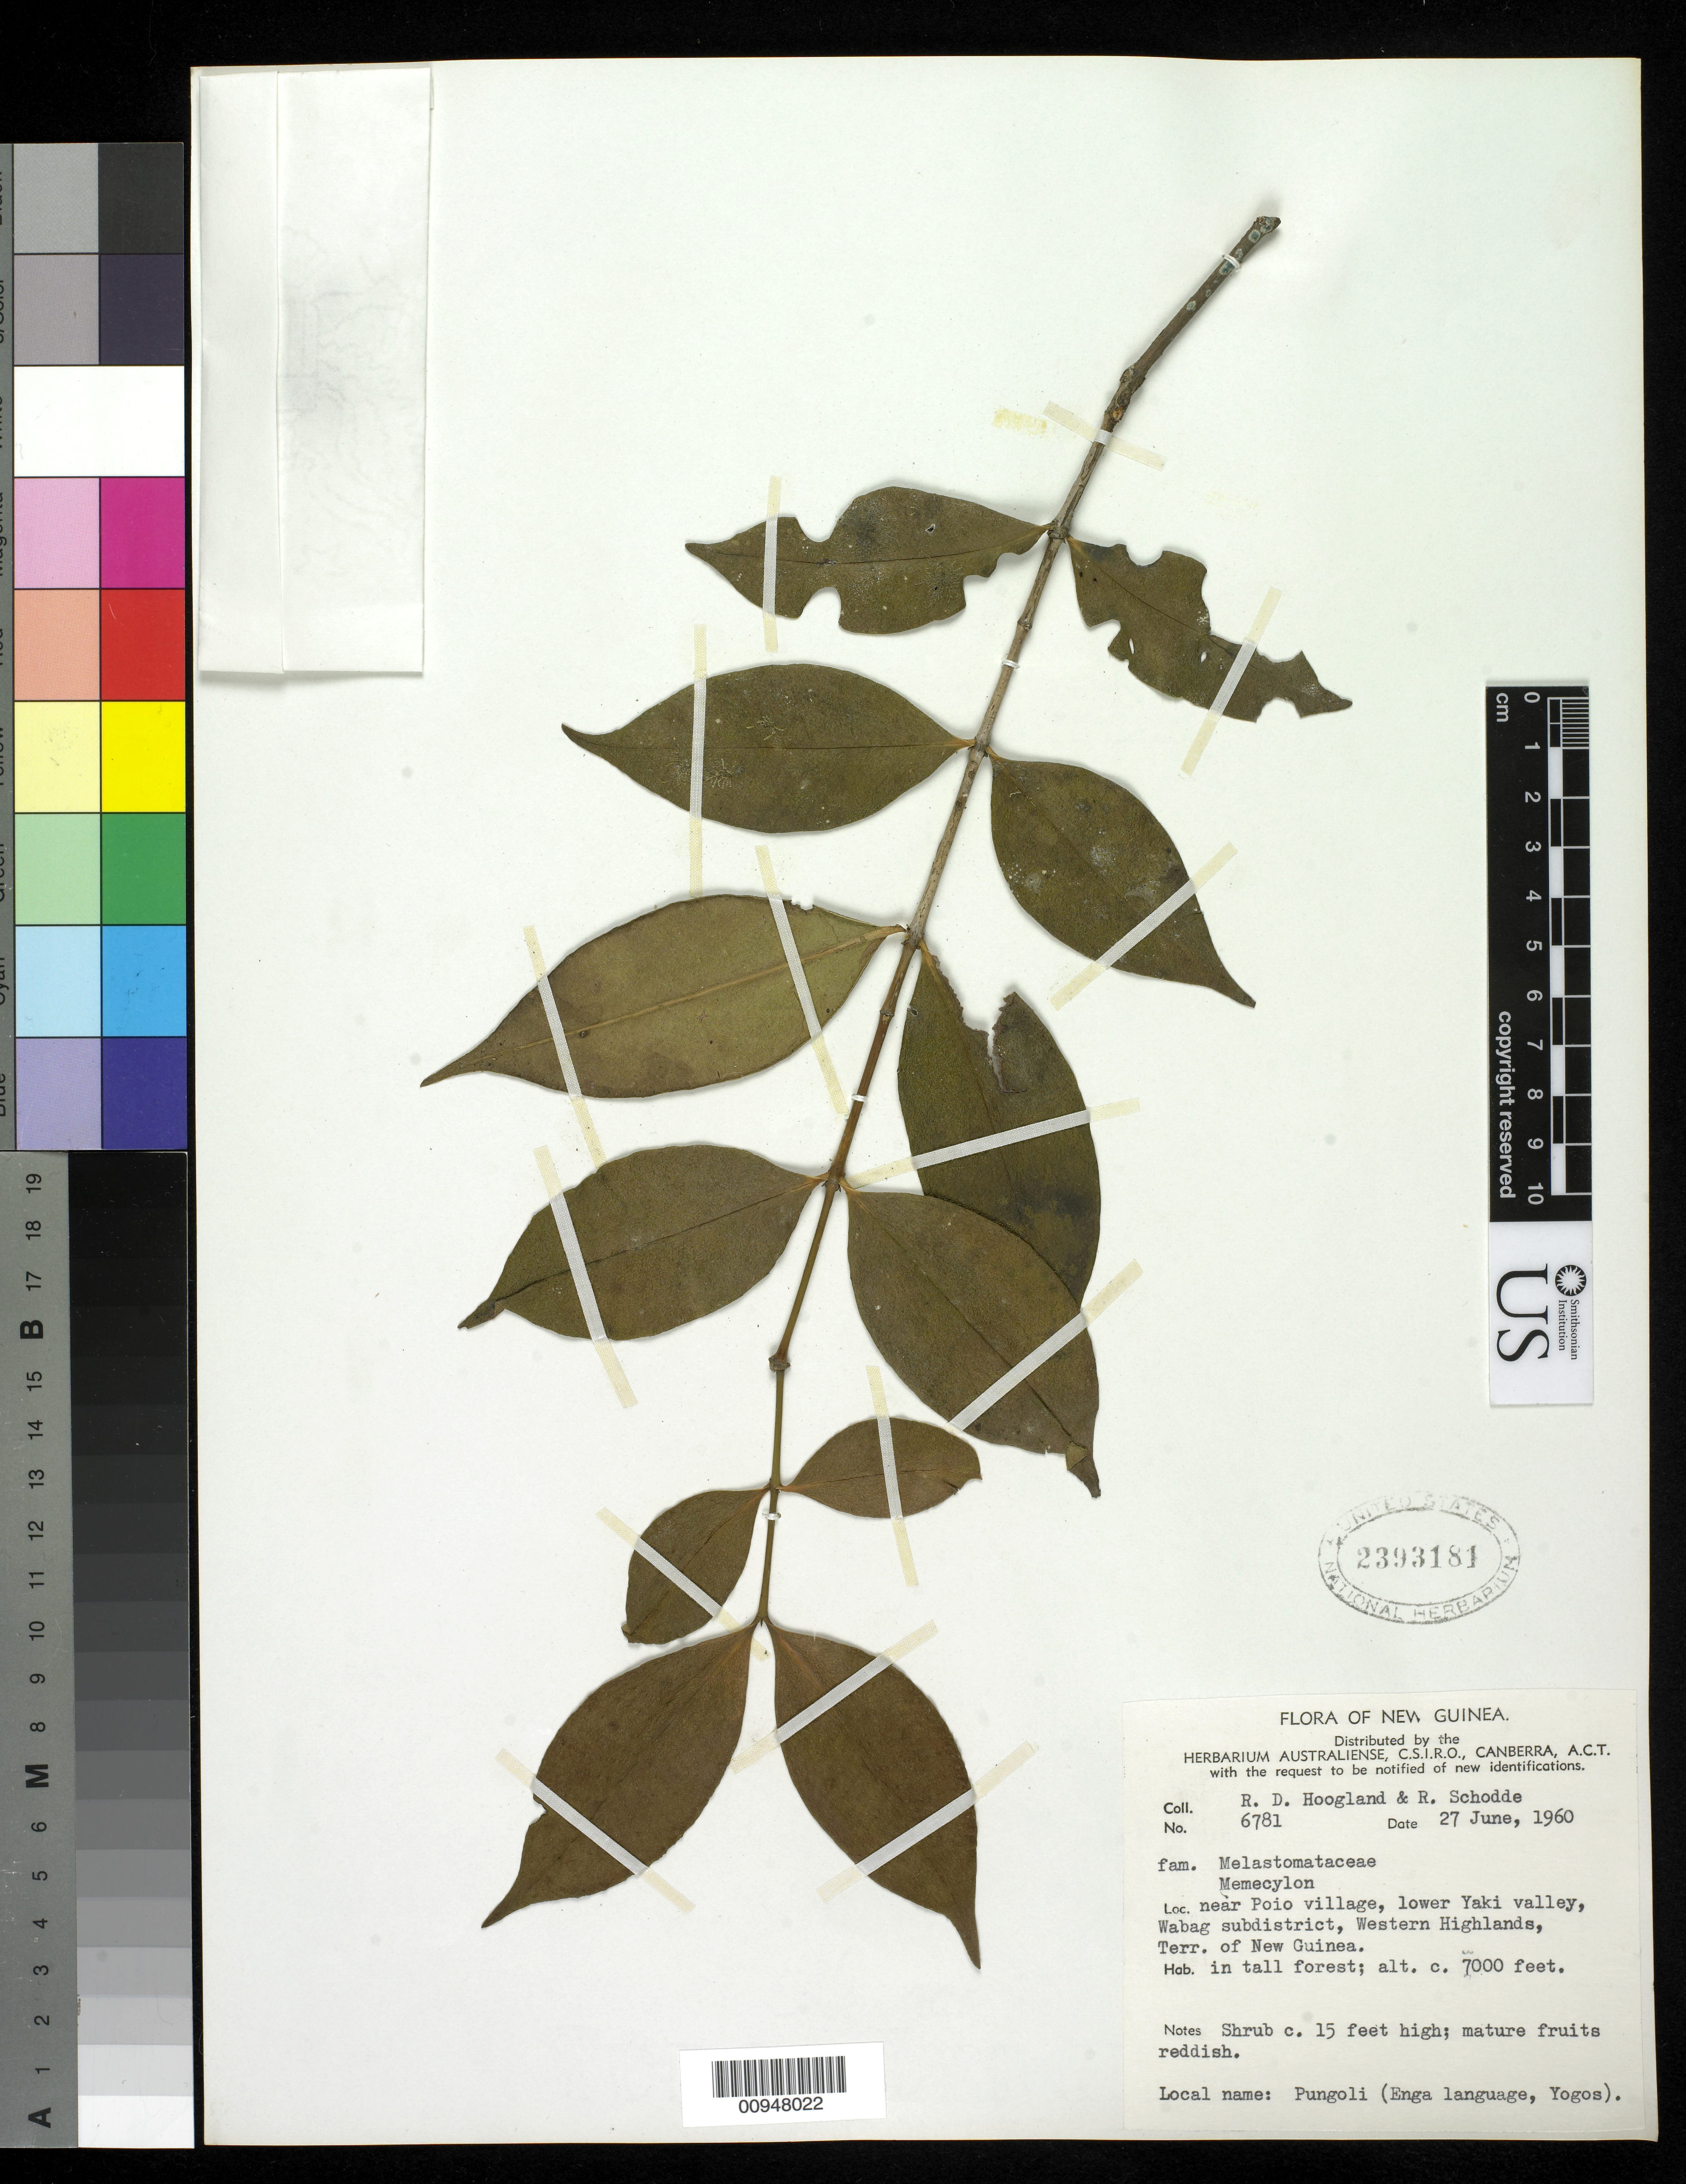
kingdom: Plantae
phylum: Tracheophyta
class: Magnoliopsida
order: Myrtales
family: Melastomataceae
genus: Memecylon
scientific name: Memecylon sp.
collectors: R. D. Hoogland & R. Schodde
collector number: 6781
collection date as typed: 28 Jun 1960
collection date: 1960-06-28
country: Papua New Guinea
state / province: Enga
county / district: Wabag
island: New Guinea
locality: Near Poio village, lower Yaki valley, Wabag subdistrict.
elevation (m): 2134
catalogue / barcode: US 2393181